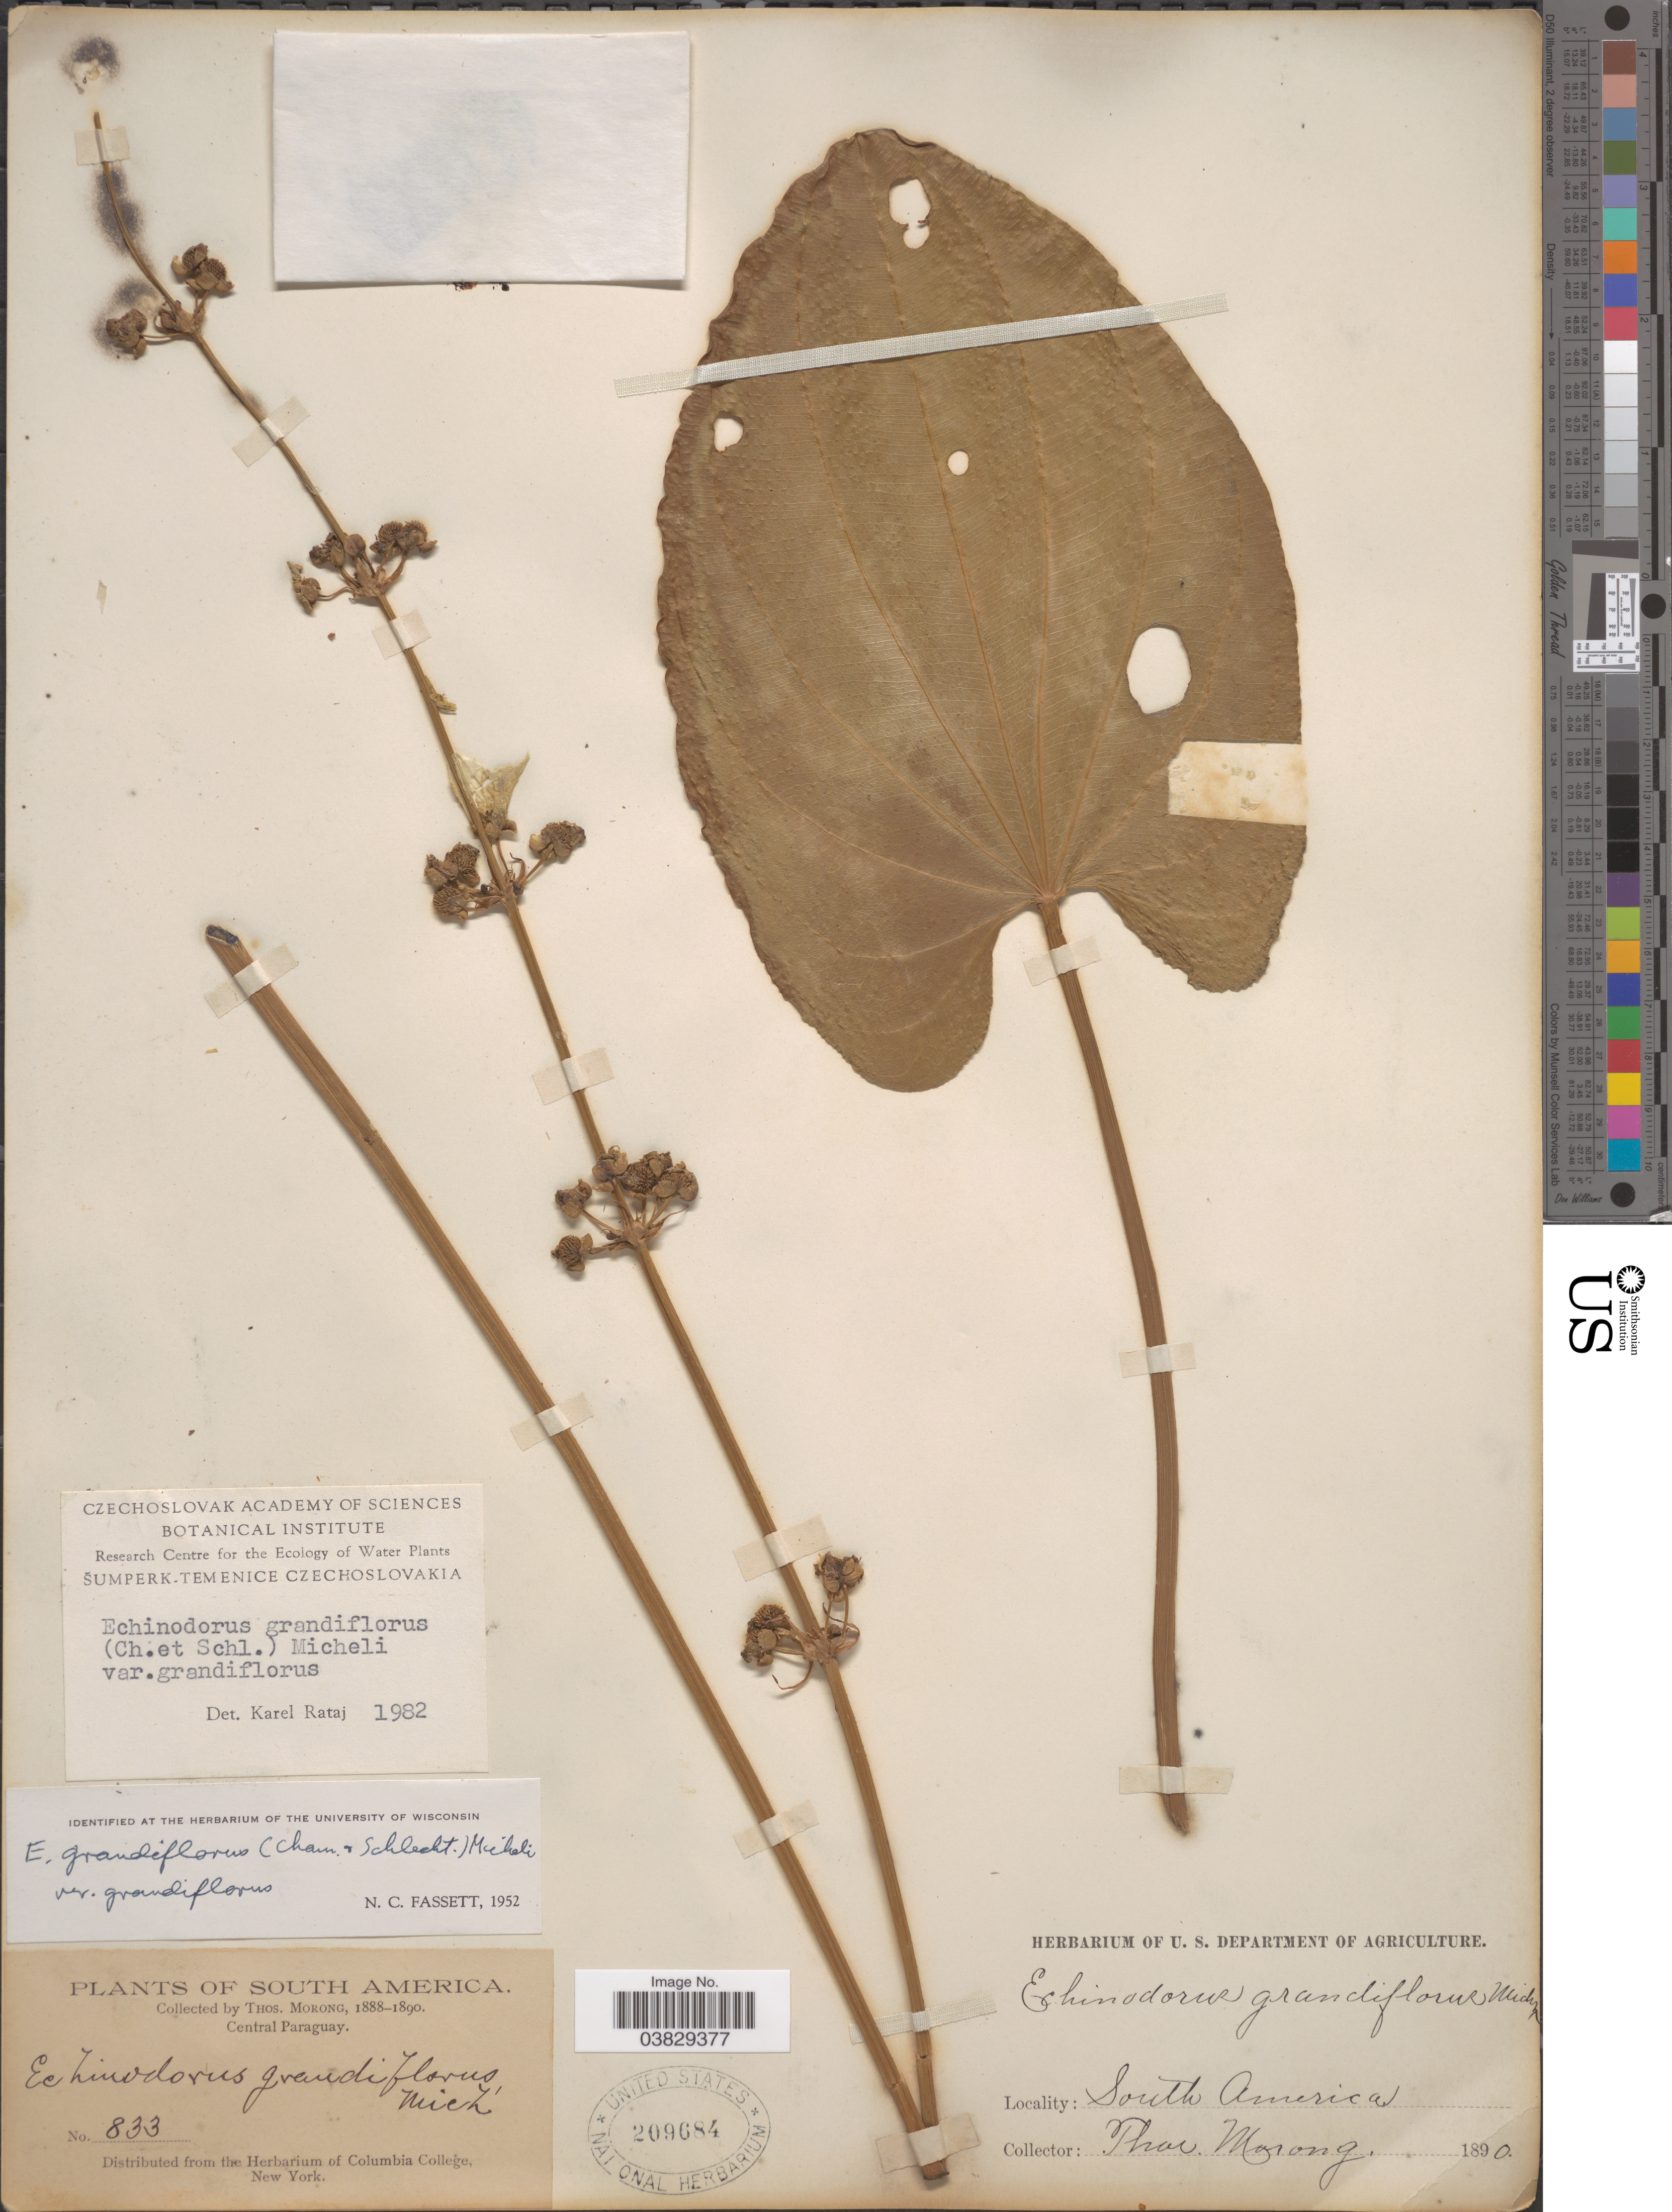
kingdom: Plantae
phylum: Tracheophyta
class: Liliopsida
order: Alismatales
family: Alismataceae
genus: Echinodorus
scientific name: Echinodorus grandiflorus subsp. grandiflorus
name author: (Cham. & Schltdl.) Micheli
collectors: ex herb. T. Morong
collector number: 833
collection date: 1890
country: Paraguay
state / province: Central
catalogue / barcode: US 209684